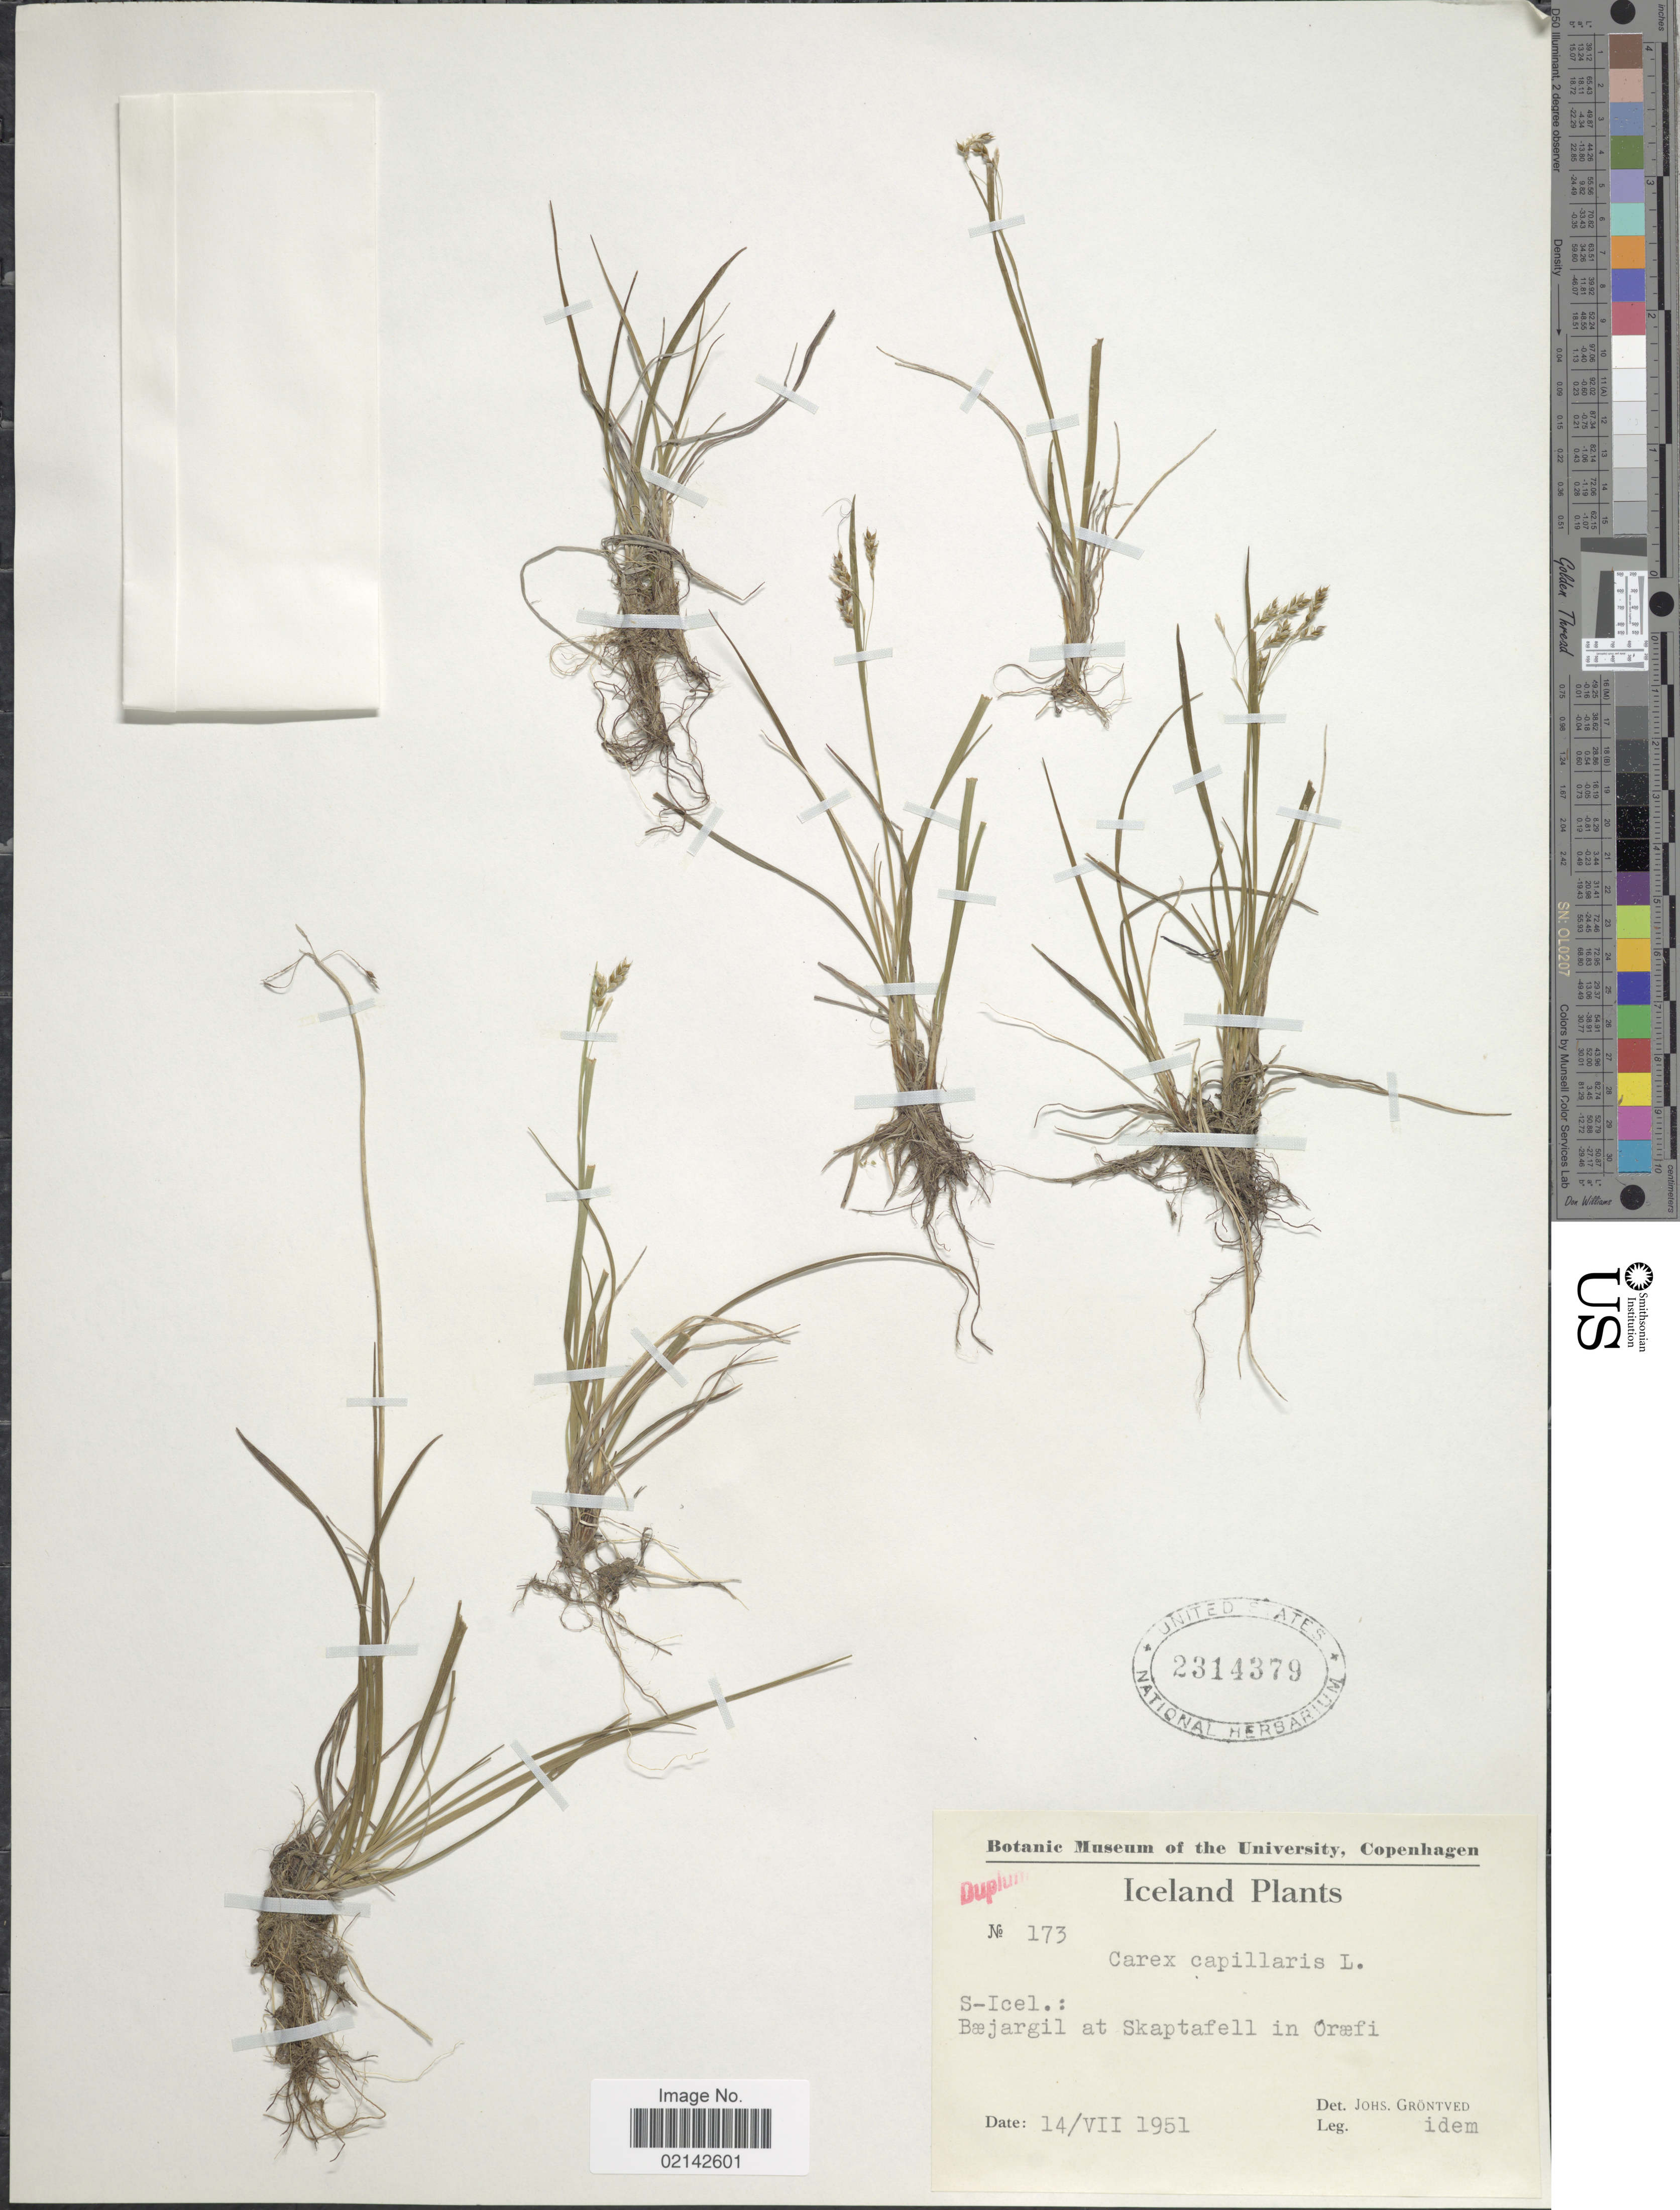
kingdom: Plantae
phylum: Tracheophyta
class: Liliopsida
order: Poales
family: Cyperaceae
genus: Carex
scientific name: Carex capillaris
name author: L.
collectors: J. Gröntved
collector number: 173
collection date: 1951-07-14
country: Iceland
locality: S-Icel.: Baejargil at Skaptafell in Oraefi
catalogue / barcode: US 2314379